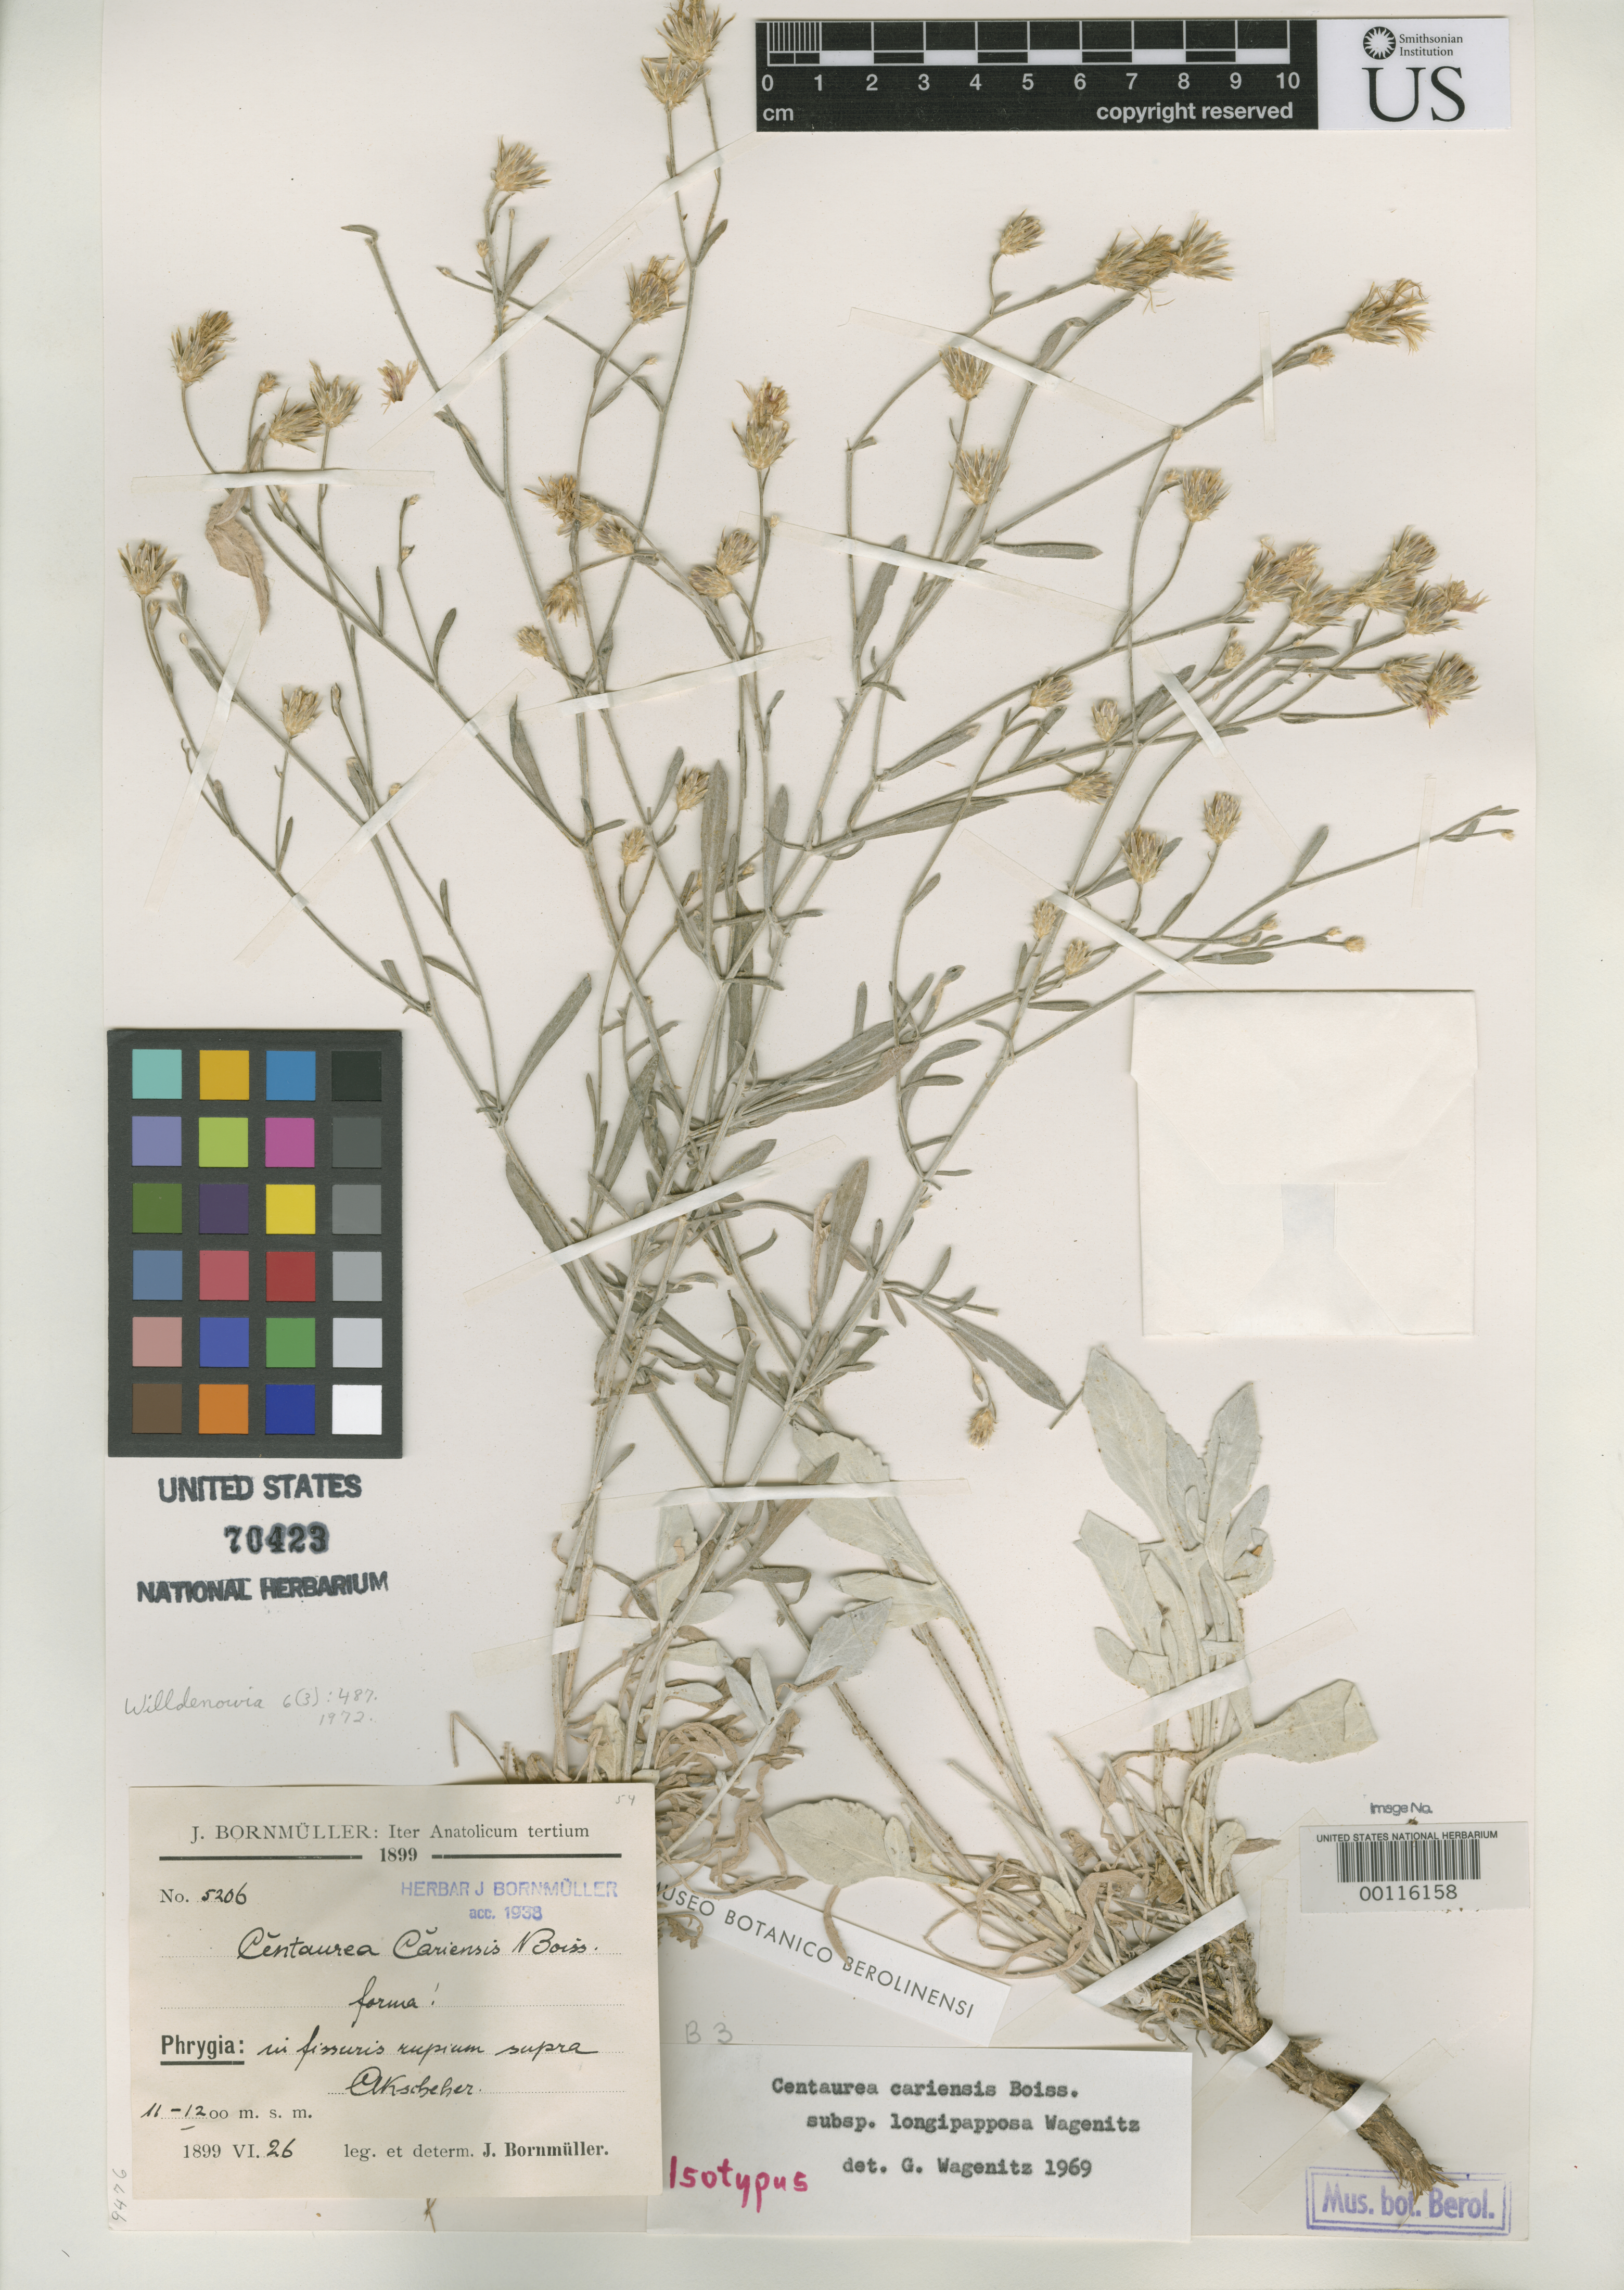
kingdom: Plantae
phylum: Tracheophyta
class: Magnoliopsida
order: Asterales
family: Asteraceae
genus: Centaurea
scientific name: Centaurea cariensis subsp. longipapposa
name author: Wagenitz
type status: Isotype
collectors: J. Bornmüller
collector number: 5206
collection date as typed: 26 Jun 1899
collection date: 1899-06-26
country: Turkey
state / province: Konya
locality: Sultan Dagh.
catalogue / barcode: US 70423